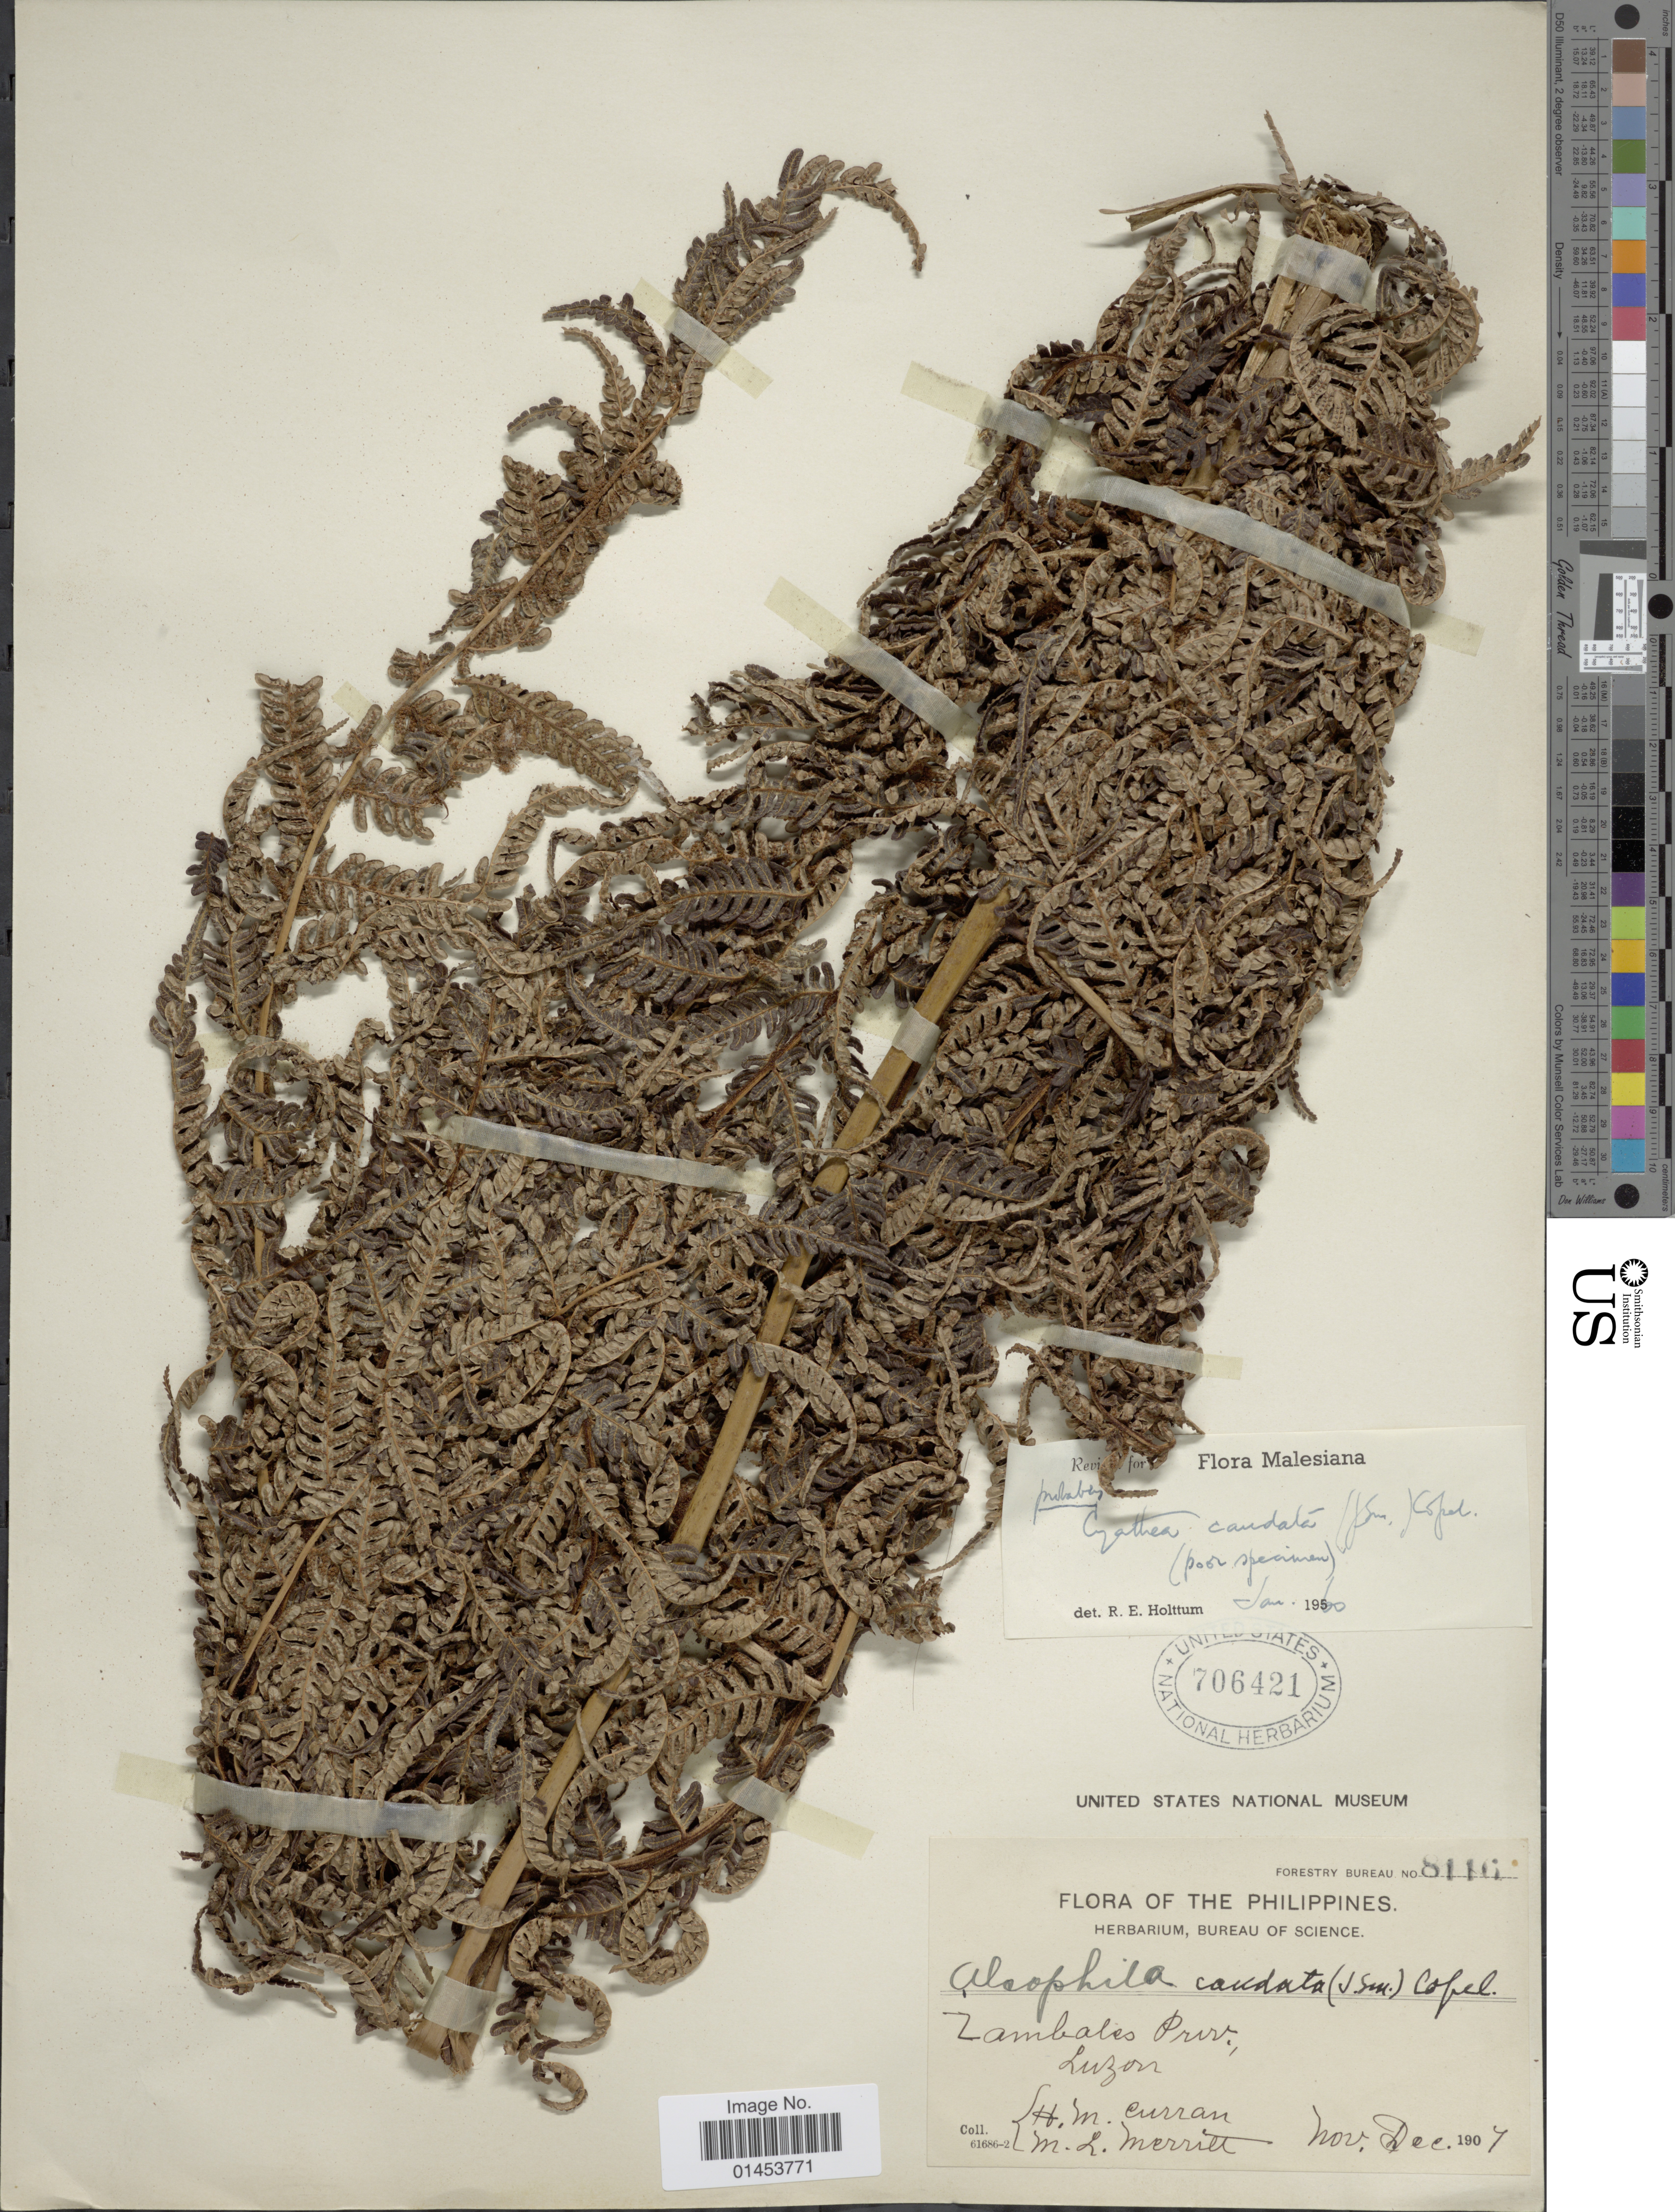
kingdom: Plantae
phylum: Tracheophyta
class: Polypodiopsida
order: Cyatheales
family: Cyatheaceae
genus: Cyathea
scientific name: Cyathea caudata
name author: (Hook.) Copel.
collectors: H. M. Curran & M. L. Merritt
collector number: Forestry Bureau 8116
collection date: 1907-11/1907-12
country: Philippines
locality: Zambales Prov. Luzon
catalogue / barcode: US 706421